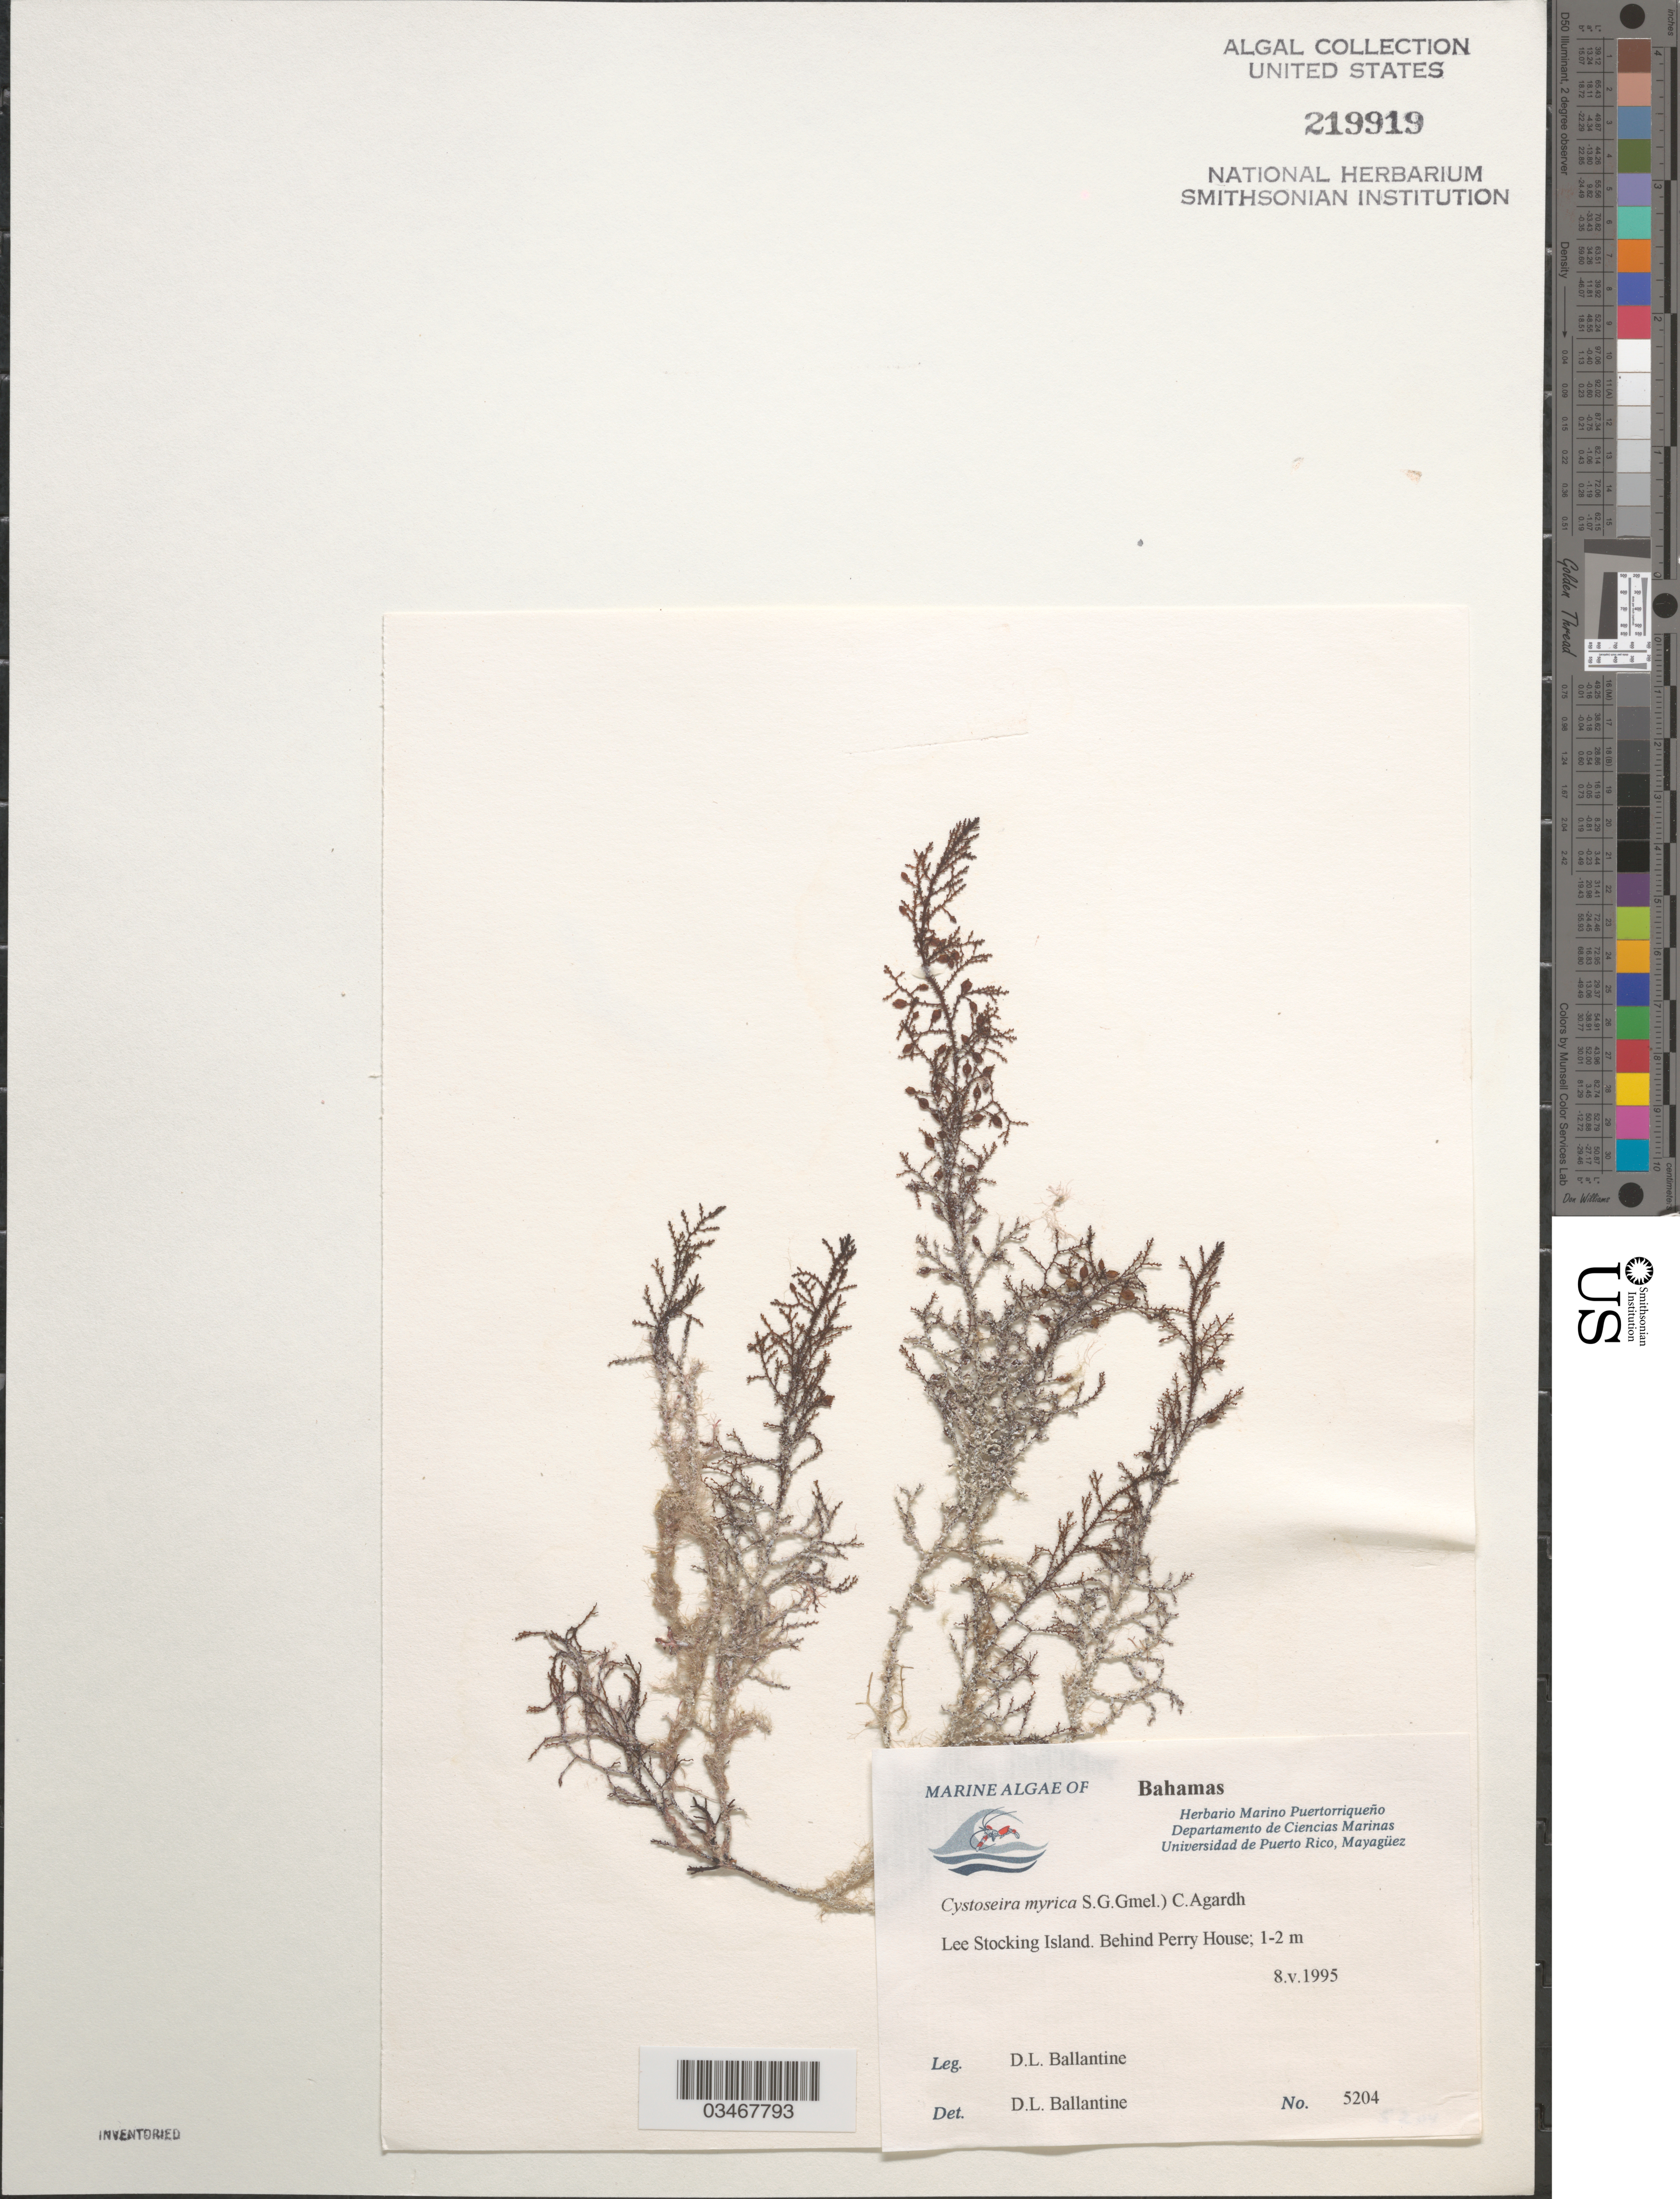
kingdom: Chromista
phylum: Ochrophyta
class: Phaeophyceae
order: Fucales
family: Sargassaceae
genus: Cystoseira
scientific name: Cystoseira myrica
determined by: Ballantine, D. L.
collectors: D.L. Ballantine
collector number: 5204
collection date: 1995-05-08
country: Bahamas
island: Lee Stocking Island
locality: Behind Perry House.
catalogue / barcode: US 219919